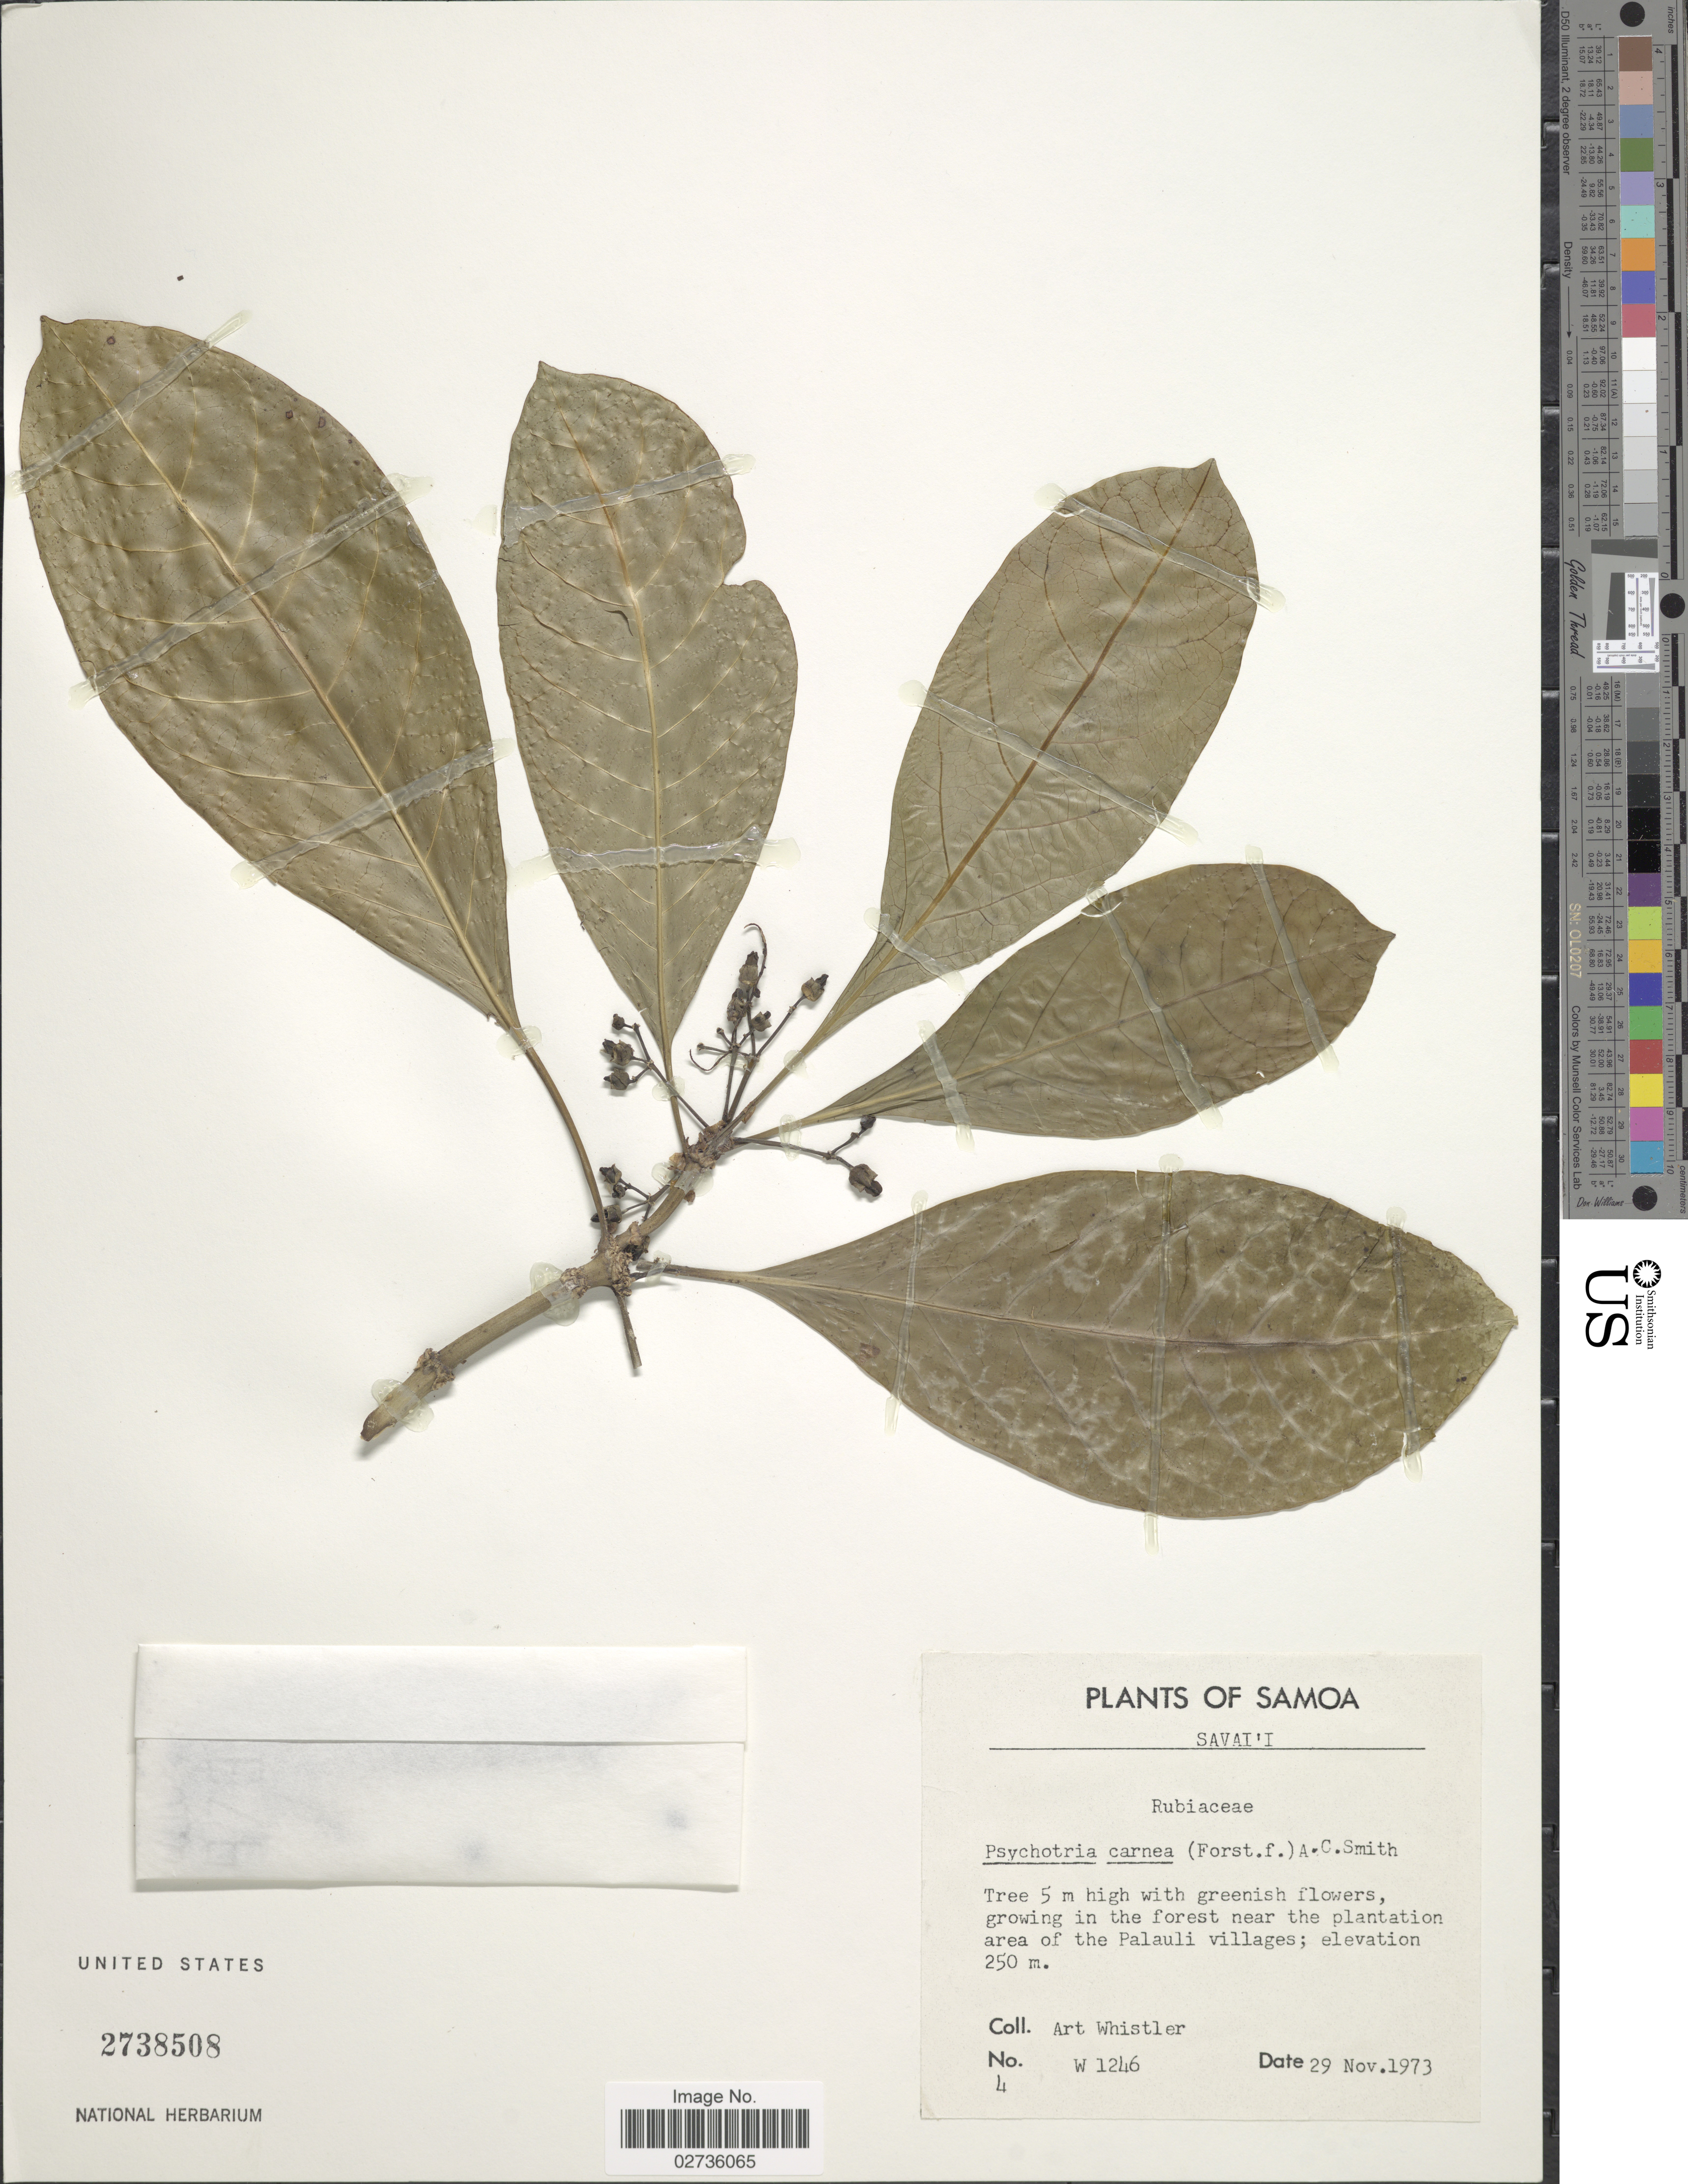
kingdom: Plantae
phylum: Tracheophyta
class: Magnoliopsida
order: Gentianales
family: Rubiaceae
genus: Psychotria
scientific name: Psychotria carnea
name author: (Forst.) A.C. Sm.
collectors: A. Whistler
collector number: W 1246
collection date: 1973-11-29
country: Samoa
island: Savai'i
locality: Savai'i. Growing in the forest near the plantation area of the Palauli villages.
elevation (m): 250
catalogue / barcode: US 2738508